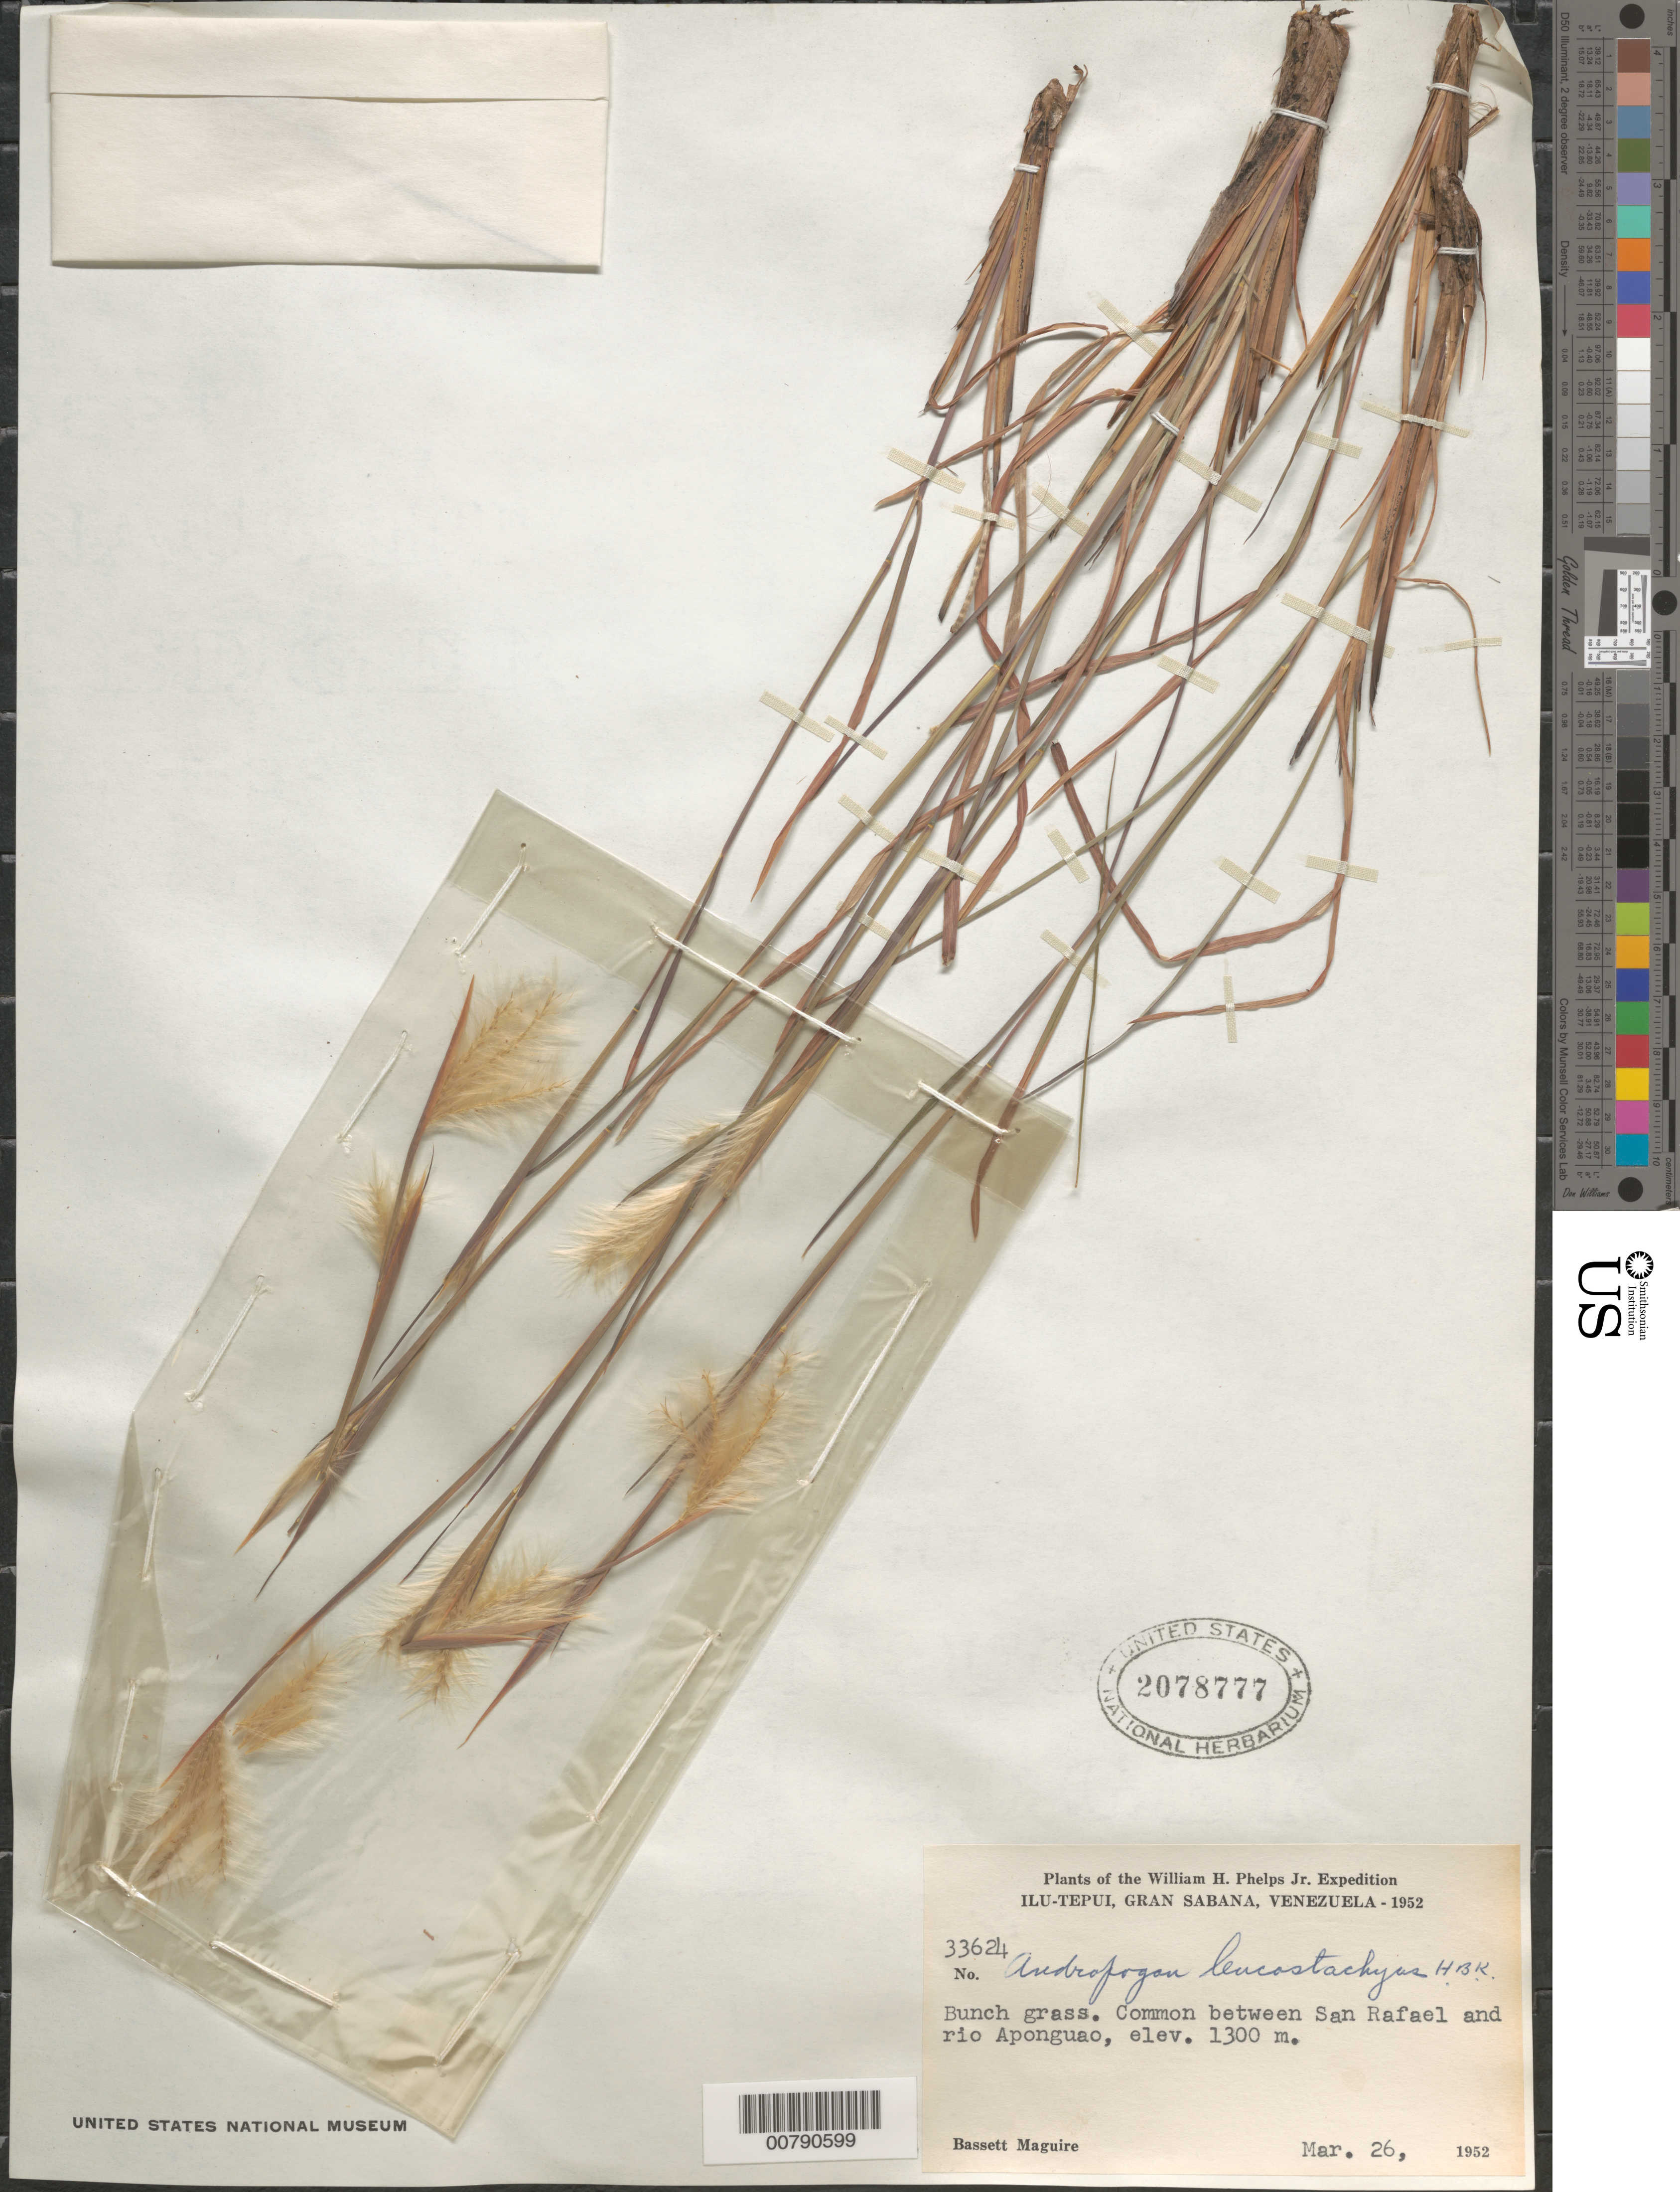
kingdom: Plantae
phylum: Tracheophyta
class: Liliopsida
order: Poales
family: Poaceae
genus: Andropogon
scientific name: Andropogon leucostachyus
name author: Kunth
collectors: B. Maguire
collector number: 33624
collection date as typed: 26-Mar-52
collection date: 1952-03-26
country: Venezuela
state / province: Bolívar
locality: Gran Sabana, Ilu-tepuí, San Rafael to Río Aponguao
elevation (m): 1300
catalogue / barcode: US 2078777